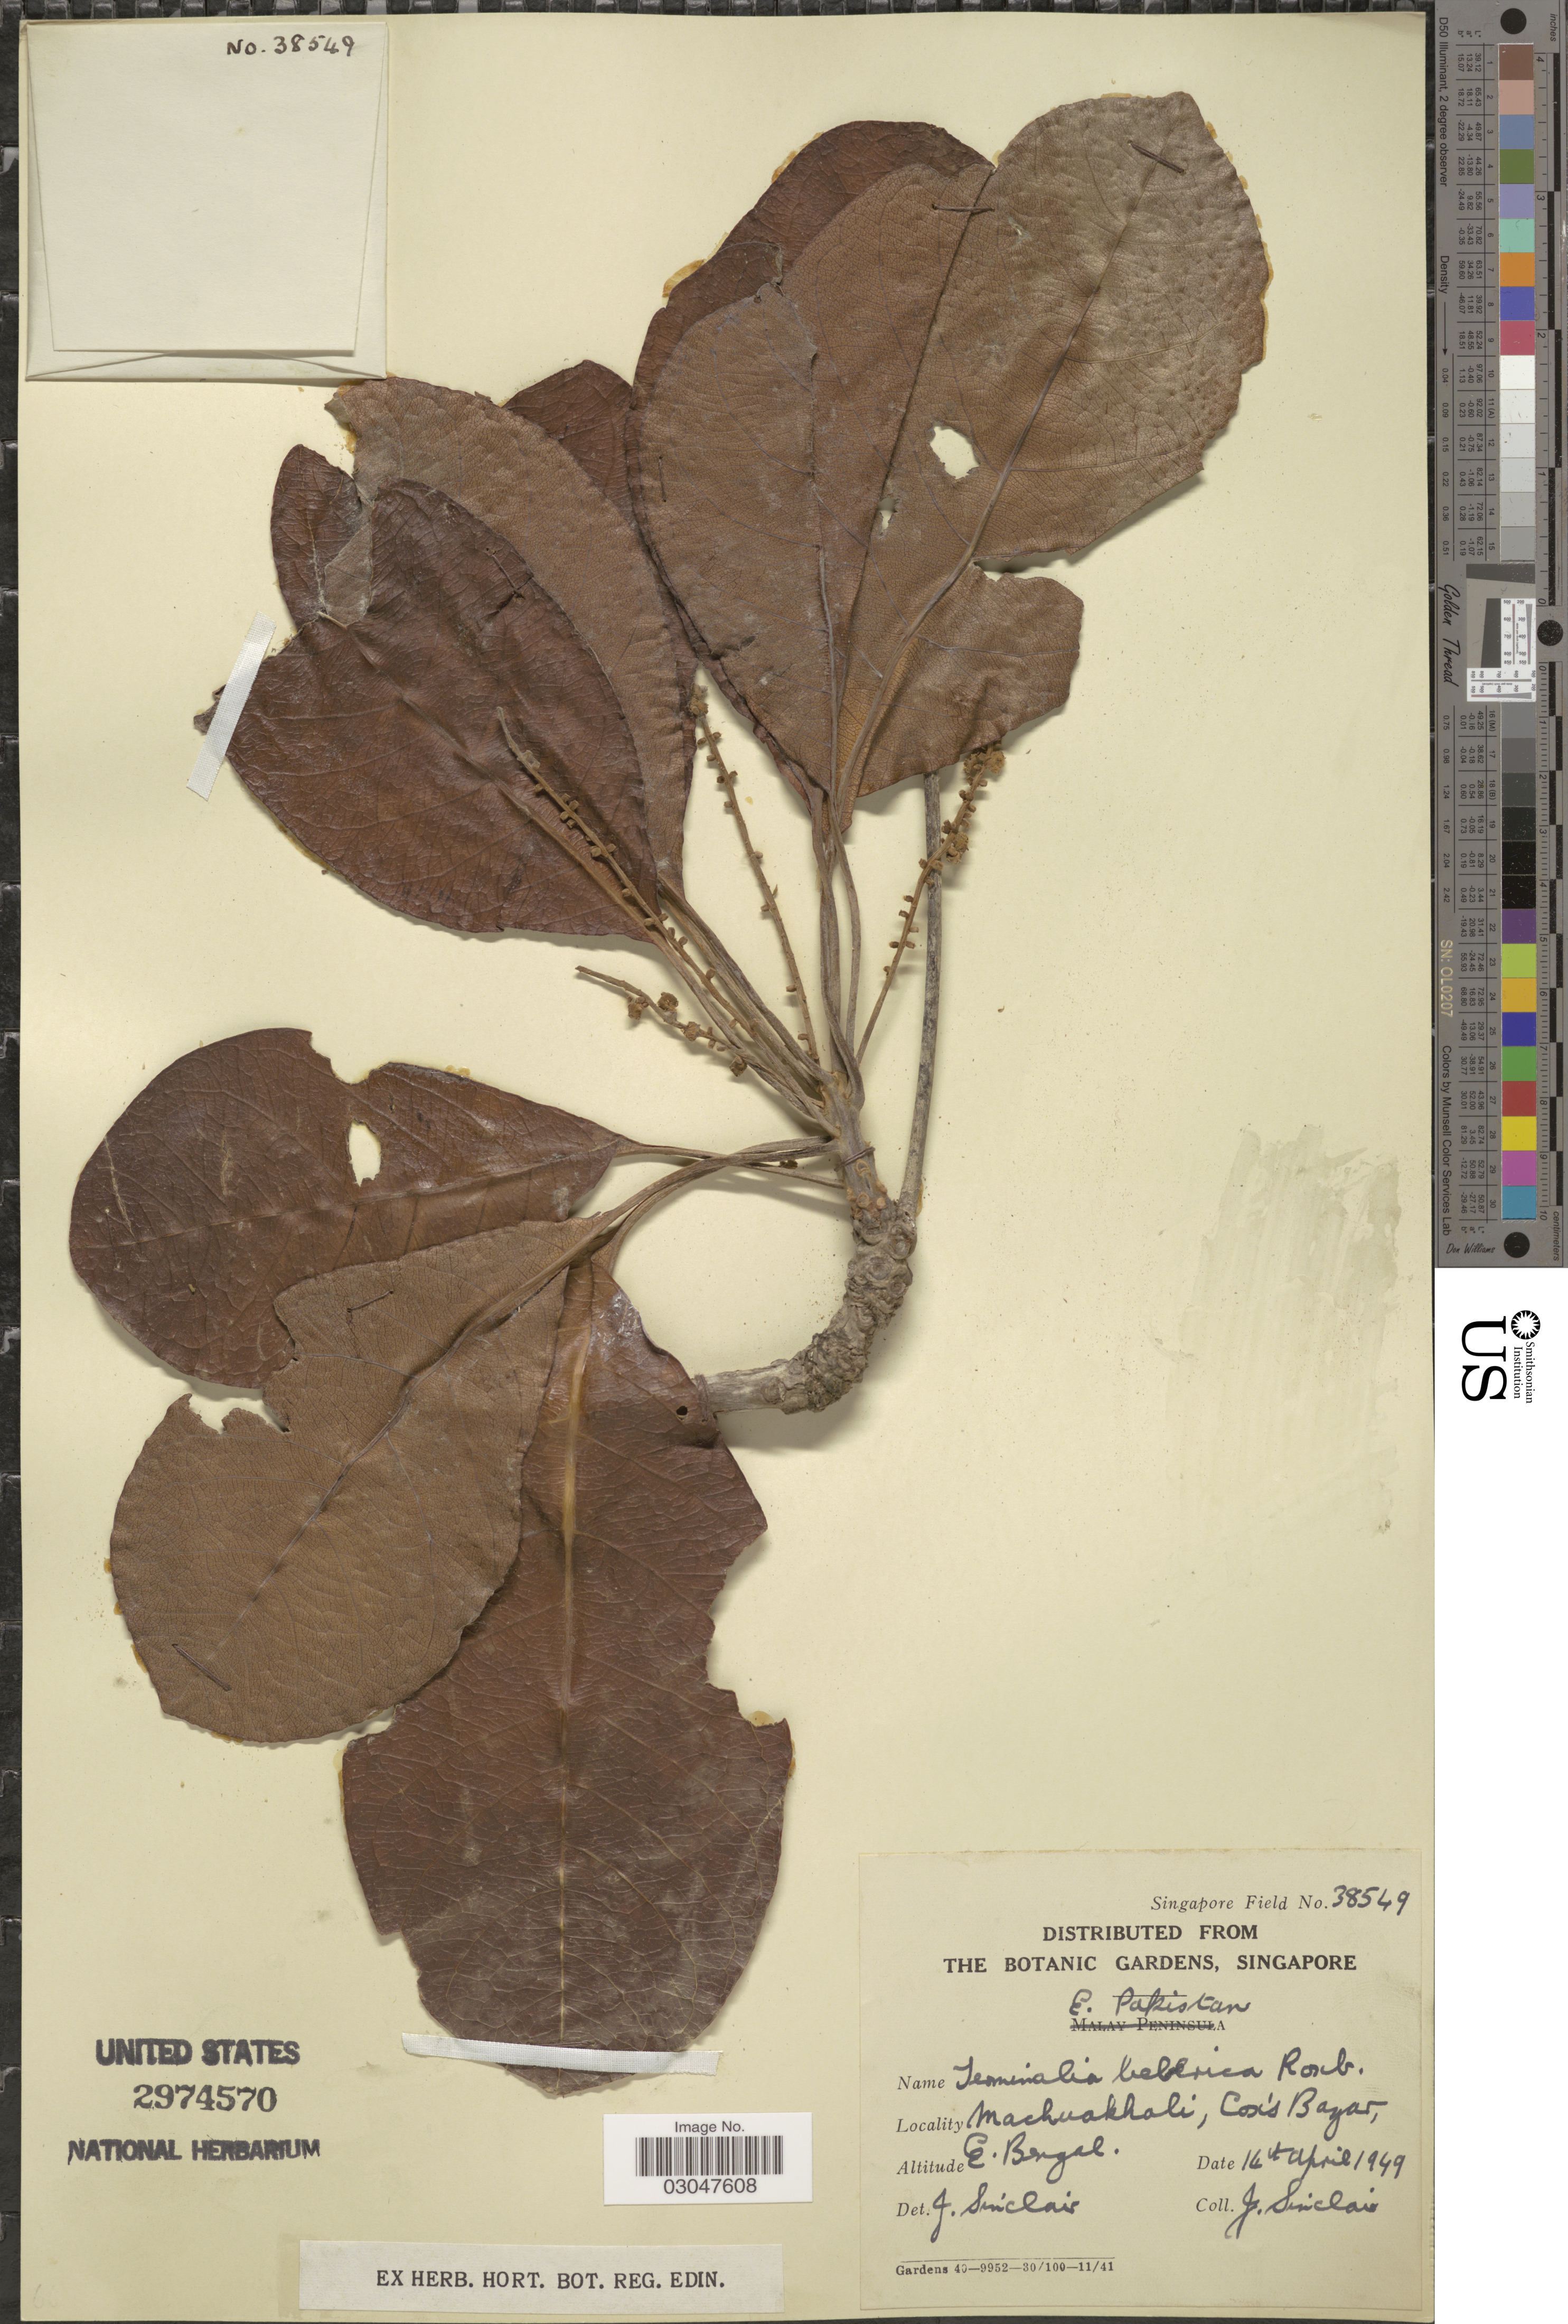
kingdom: Plantae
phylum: Tracheophyta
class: Magnoliopsida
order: Myrtales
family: Combretaceae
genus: Terminalia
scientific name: Terminalia bellirica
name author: (Gaertn.) Roxb.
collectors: J. Sinclair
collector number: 38549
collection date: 1949-04-14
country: Bangladesh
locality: E. Pakistan. Machuakhali, Cox's Bazar, E. Bengal.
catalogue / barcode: US 2974570